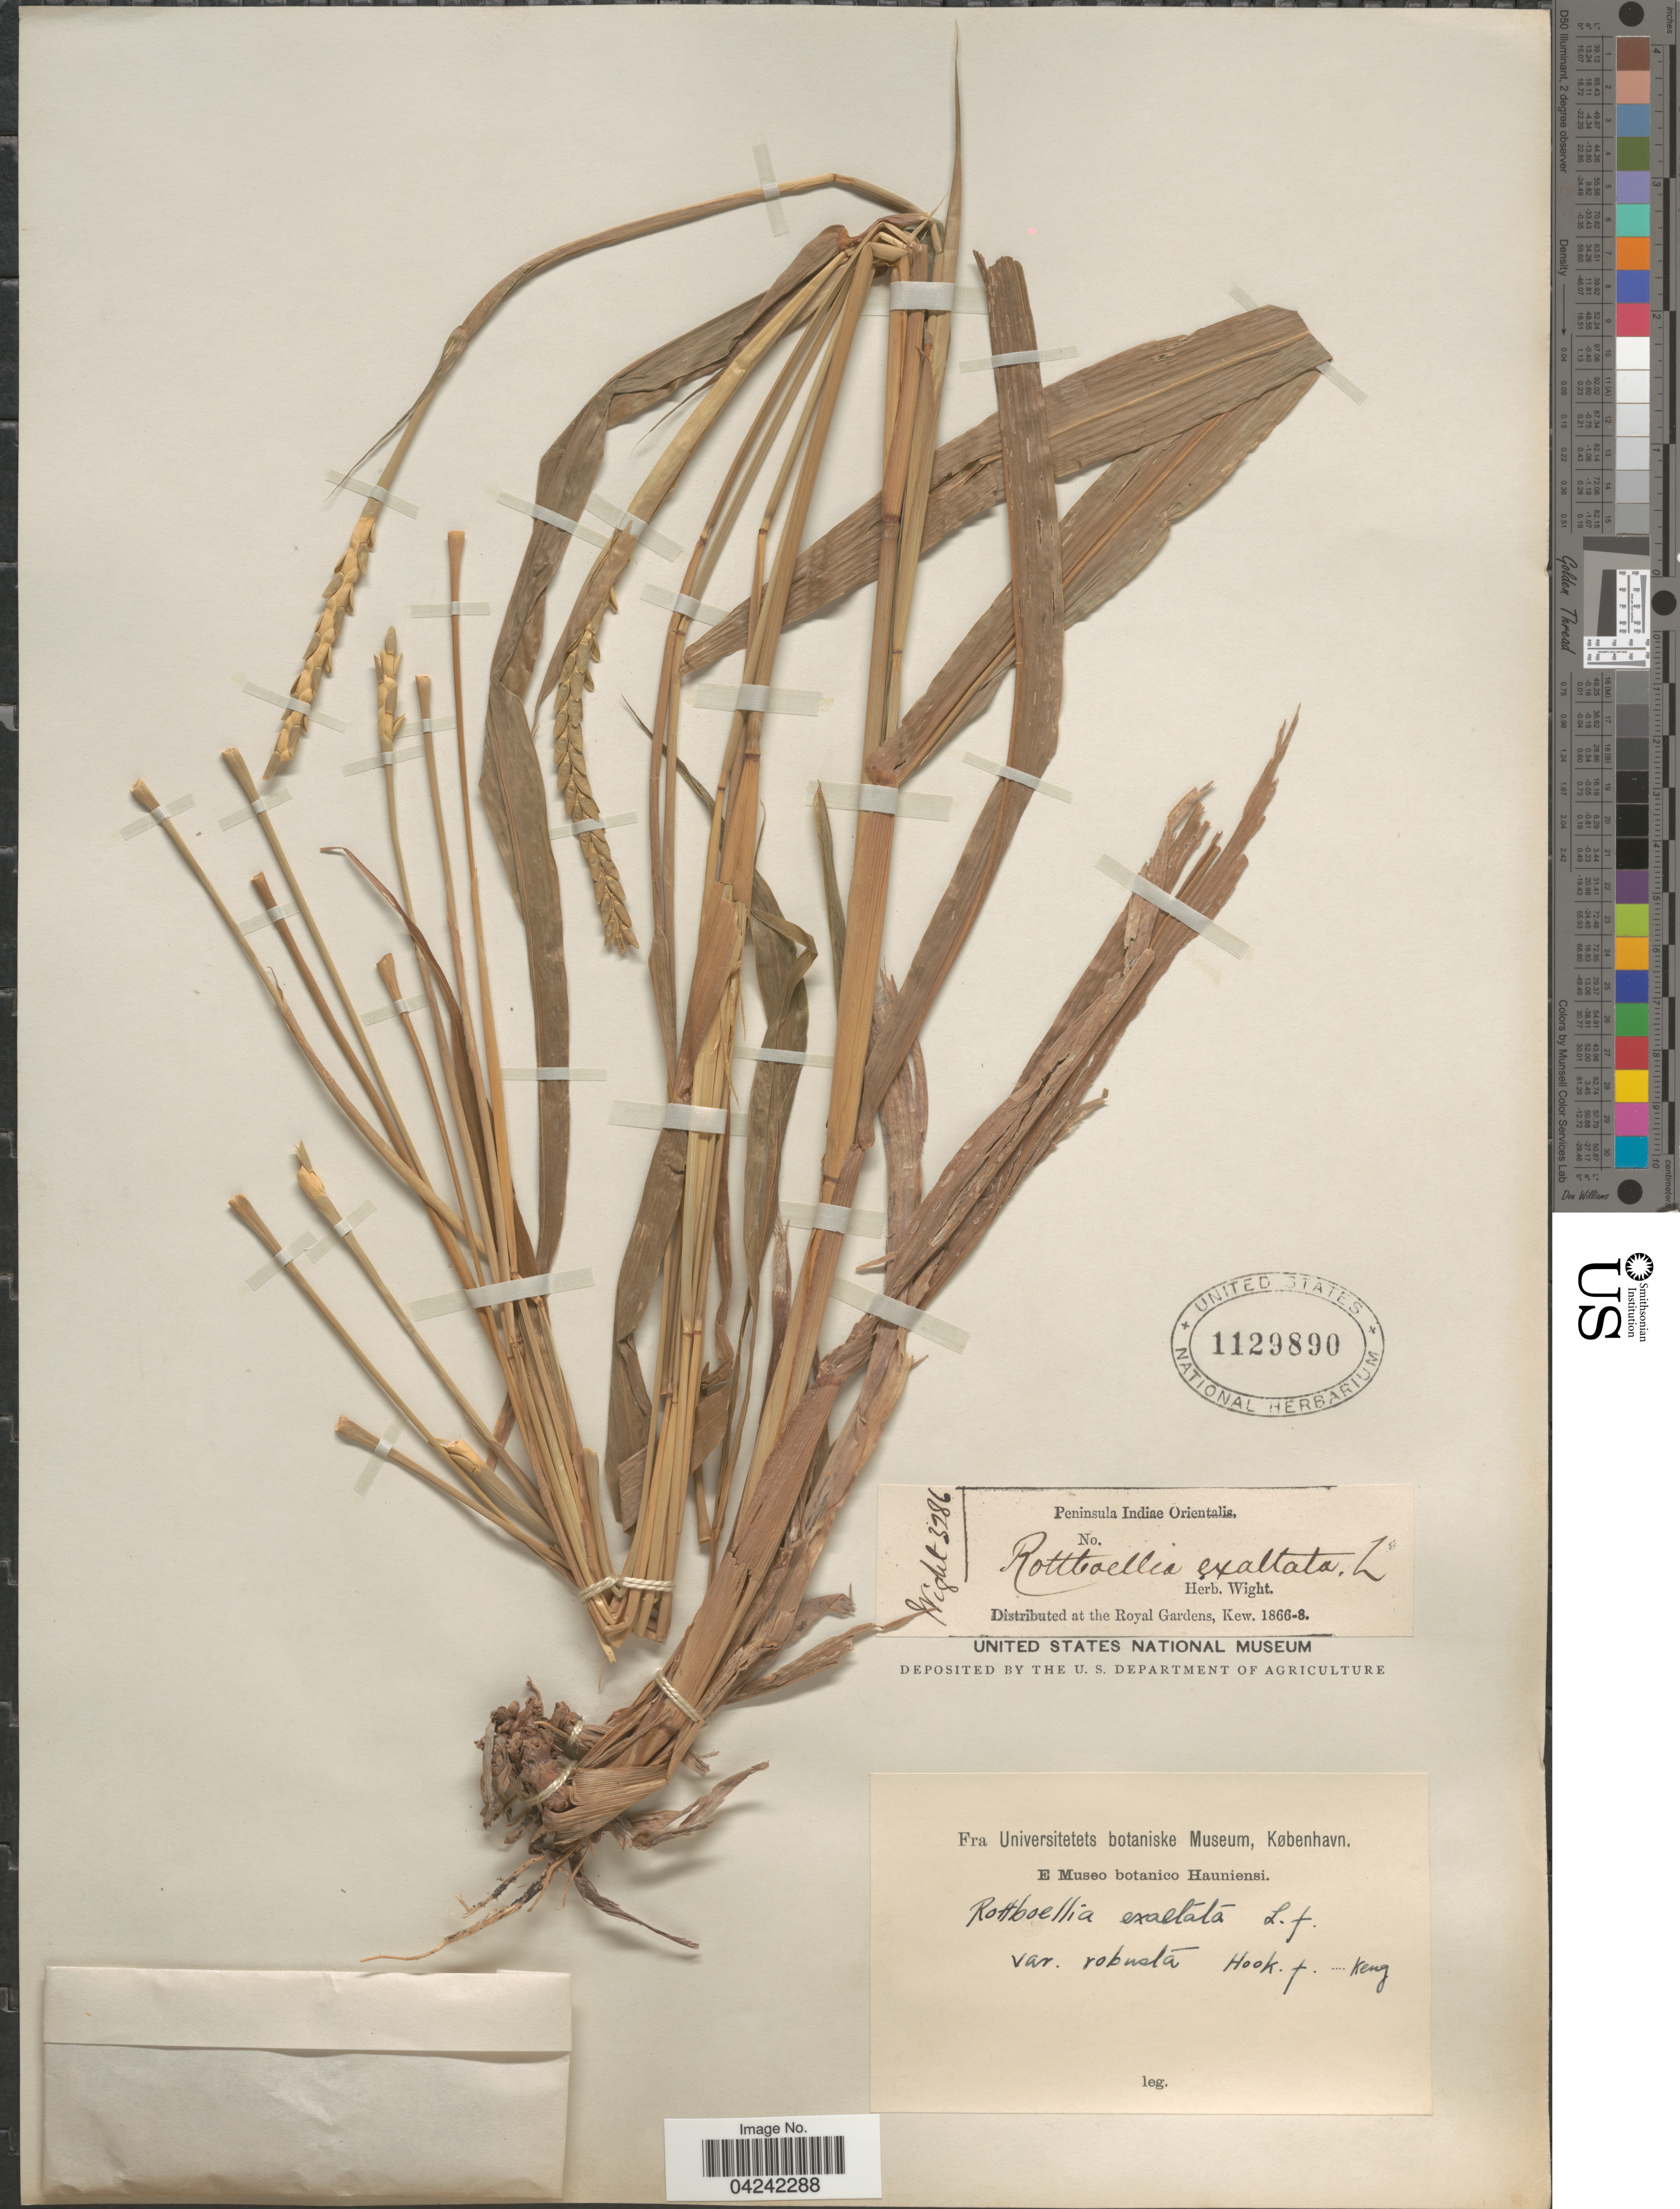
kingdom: Plantae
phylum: Tracheophyta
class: Liliopsida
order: Poales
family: Poaceae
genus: Rottboellia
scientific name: Rottboellia cochinchinensis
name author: (Lour.) Clayton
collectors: -- Wight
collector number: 3286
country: India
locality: Indiae Orientalis.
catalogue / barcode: US 1129890